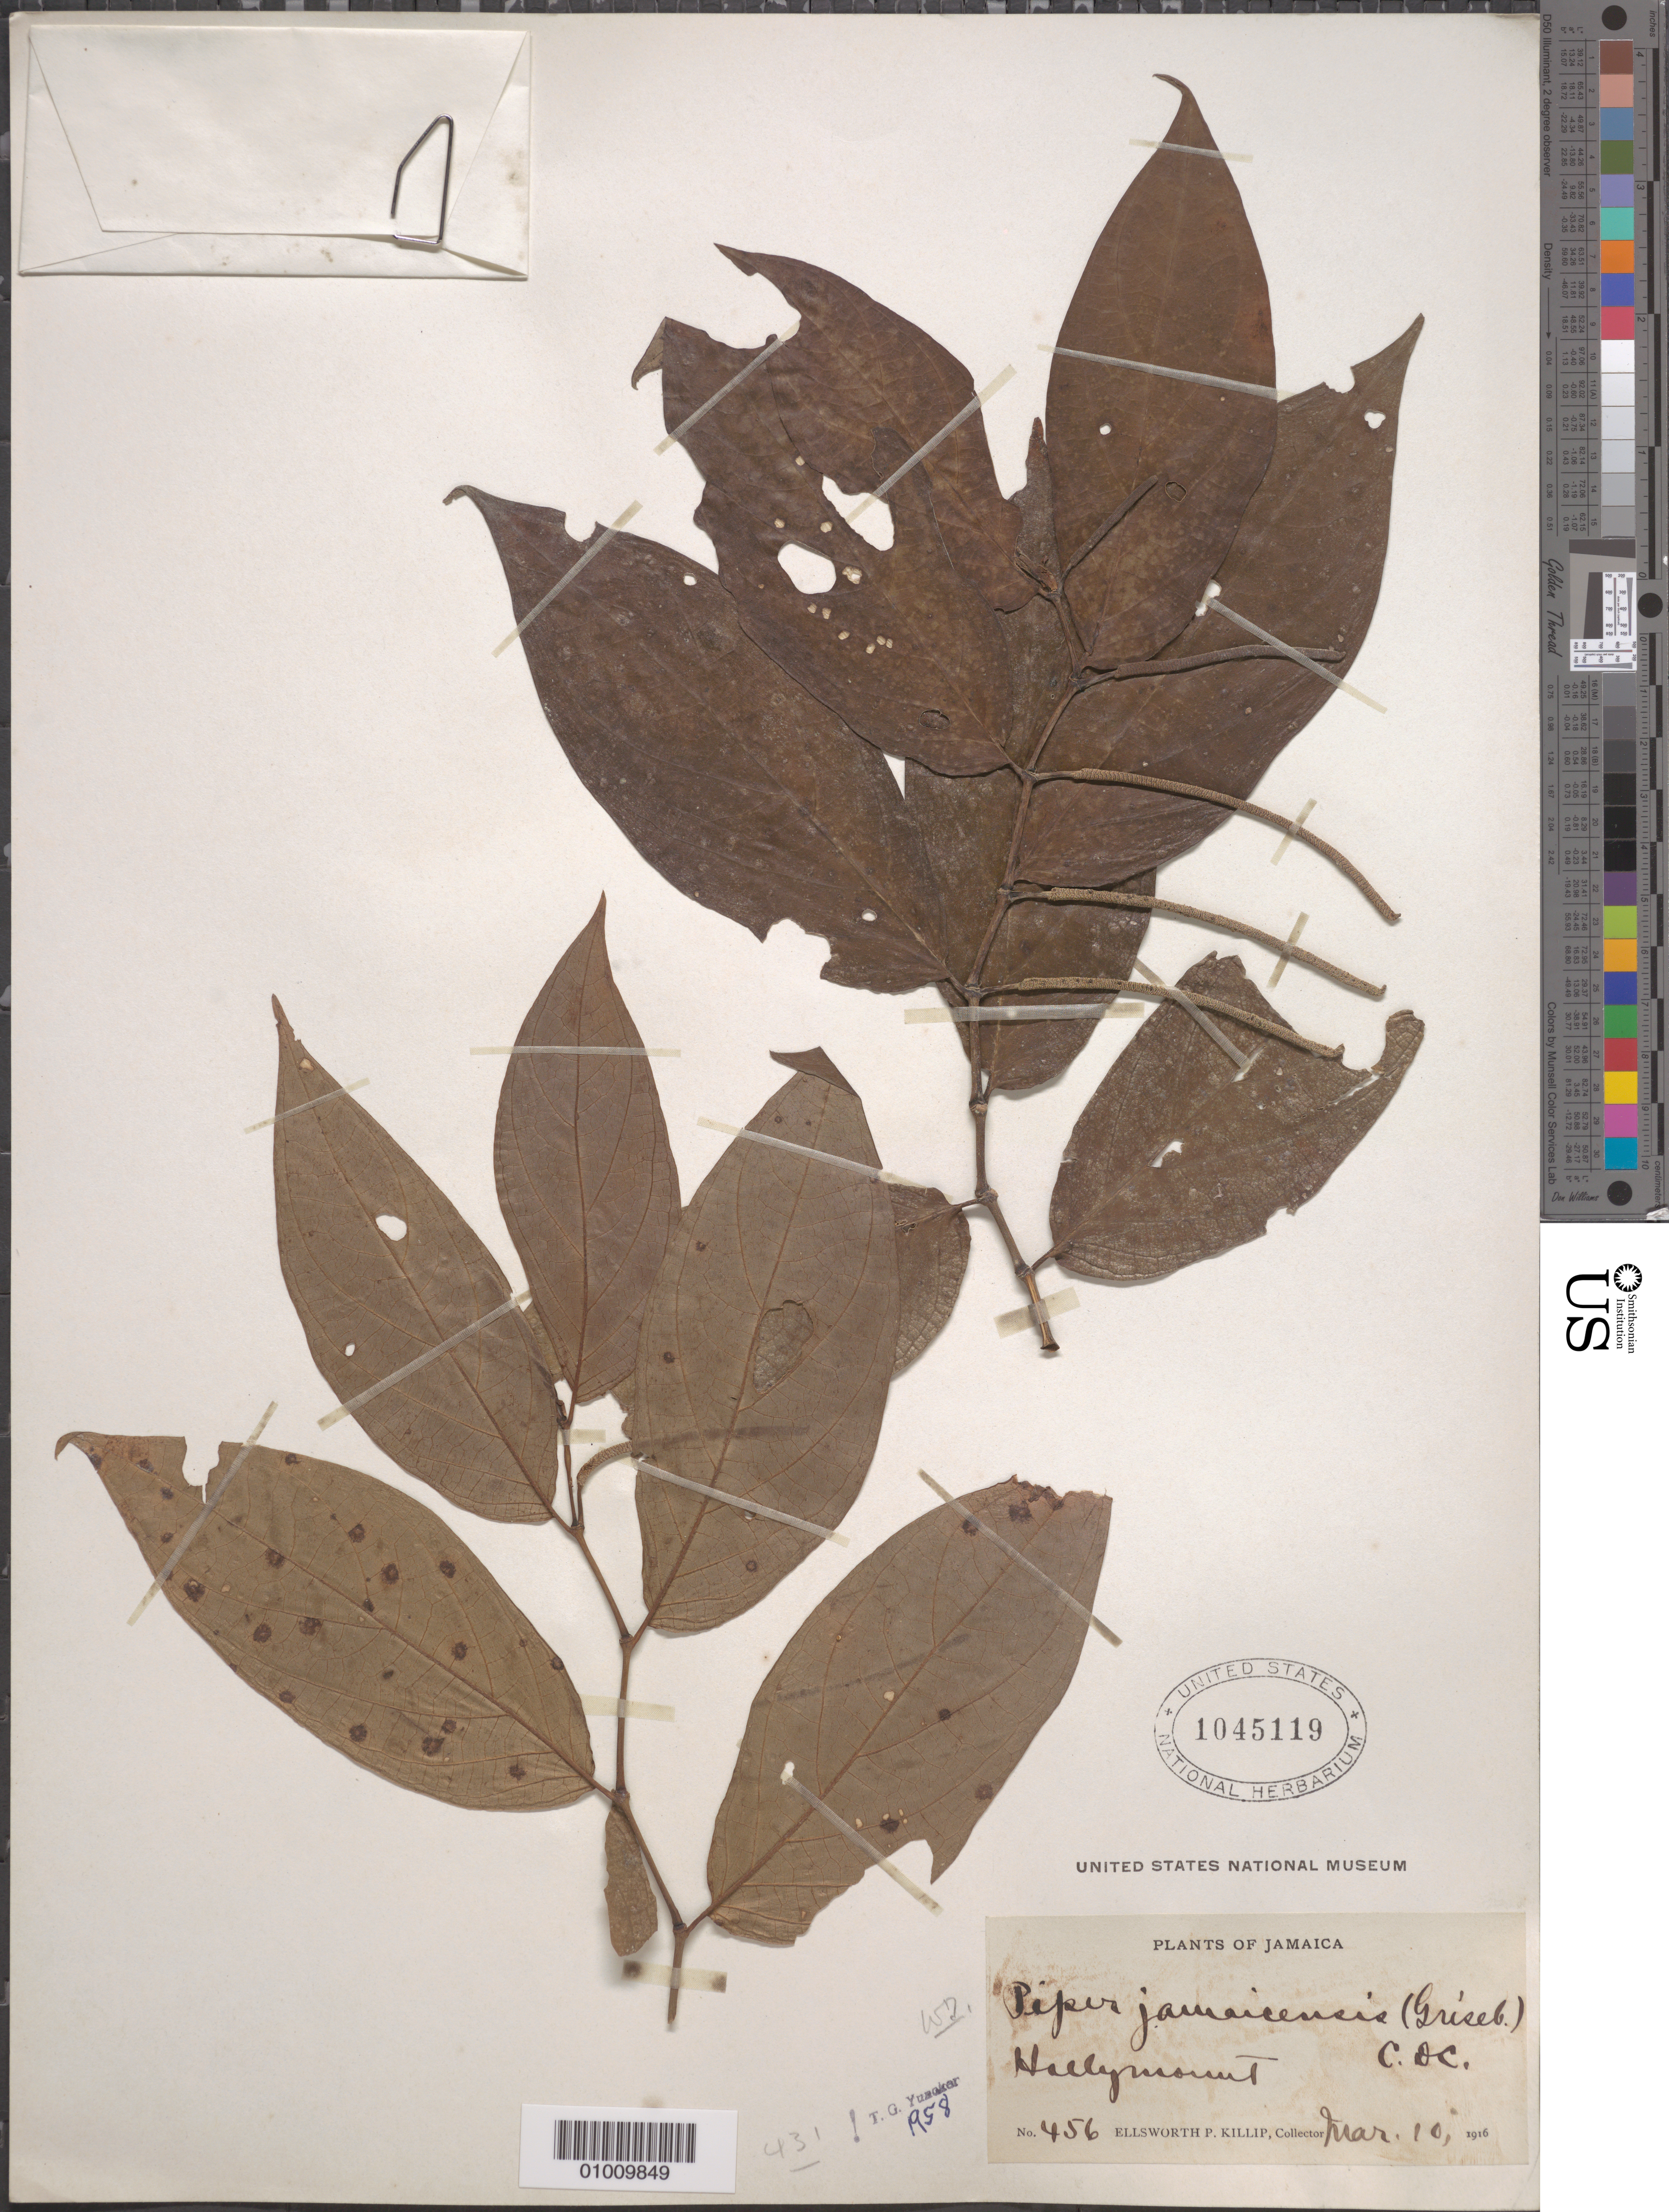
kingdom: Plantae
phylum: Tracheophyta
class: Magnoliopsida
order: Piperales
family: Piperaceae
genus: Piper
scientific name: Piper jamaicense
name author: C. DC.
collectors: E. P. Killip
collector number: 456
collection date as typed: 10 Mar 1916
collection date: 1916-03-10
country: Jamaica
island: Jamaica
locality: Hollymount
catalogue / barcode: US 1045119